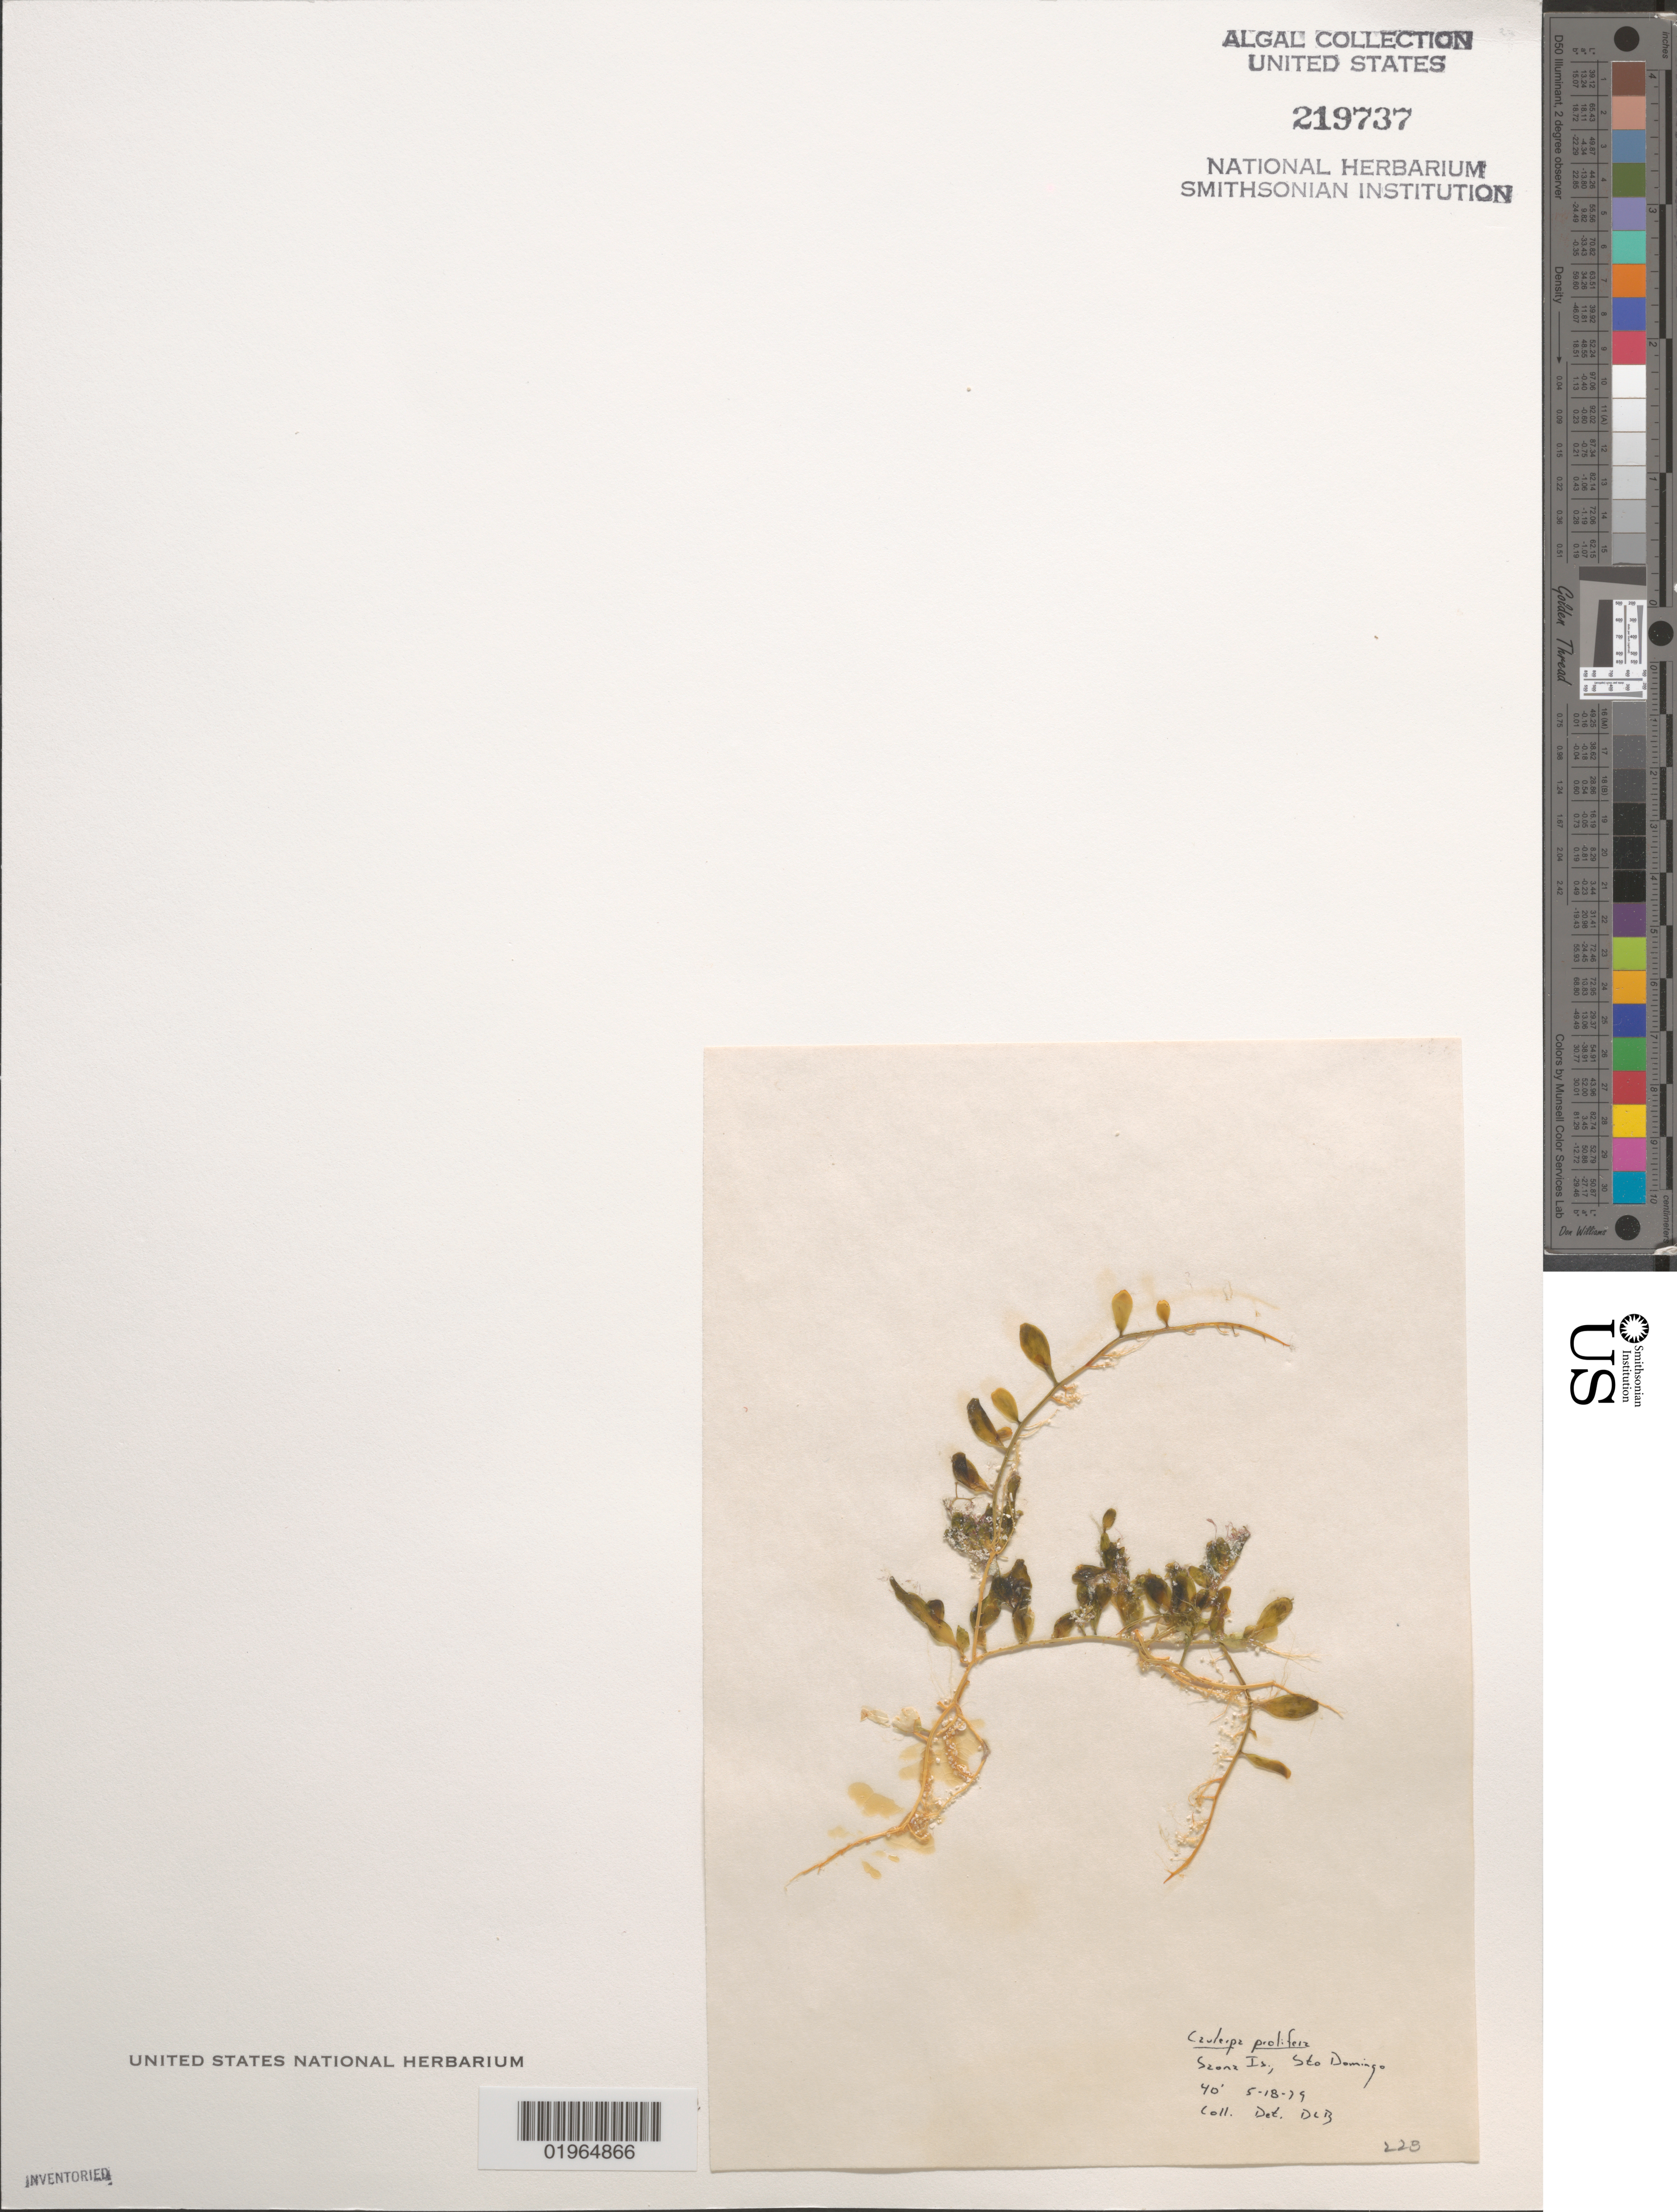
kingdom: Plantae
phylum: Chlorophyta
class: Ulvophyceae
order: Bryopsidales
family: Caulerpaceae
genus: Caulerpa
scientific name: Caulerpa prolifera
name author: (Forssk.) J.V.Lamouroux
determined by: Ballantine, D. L.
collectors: D.L. Ballantine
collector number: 228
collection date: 1979-05-18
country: Dominican Republic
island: Saona Island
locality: Santo Domingo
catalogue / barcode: US 219737